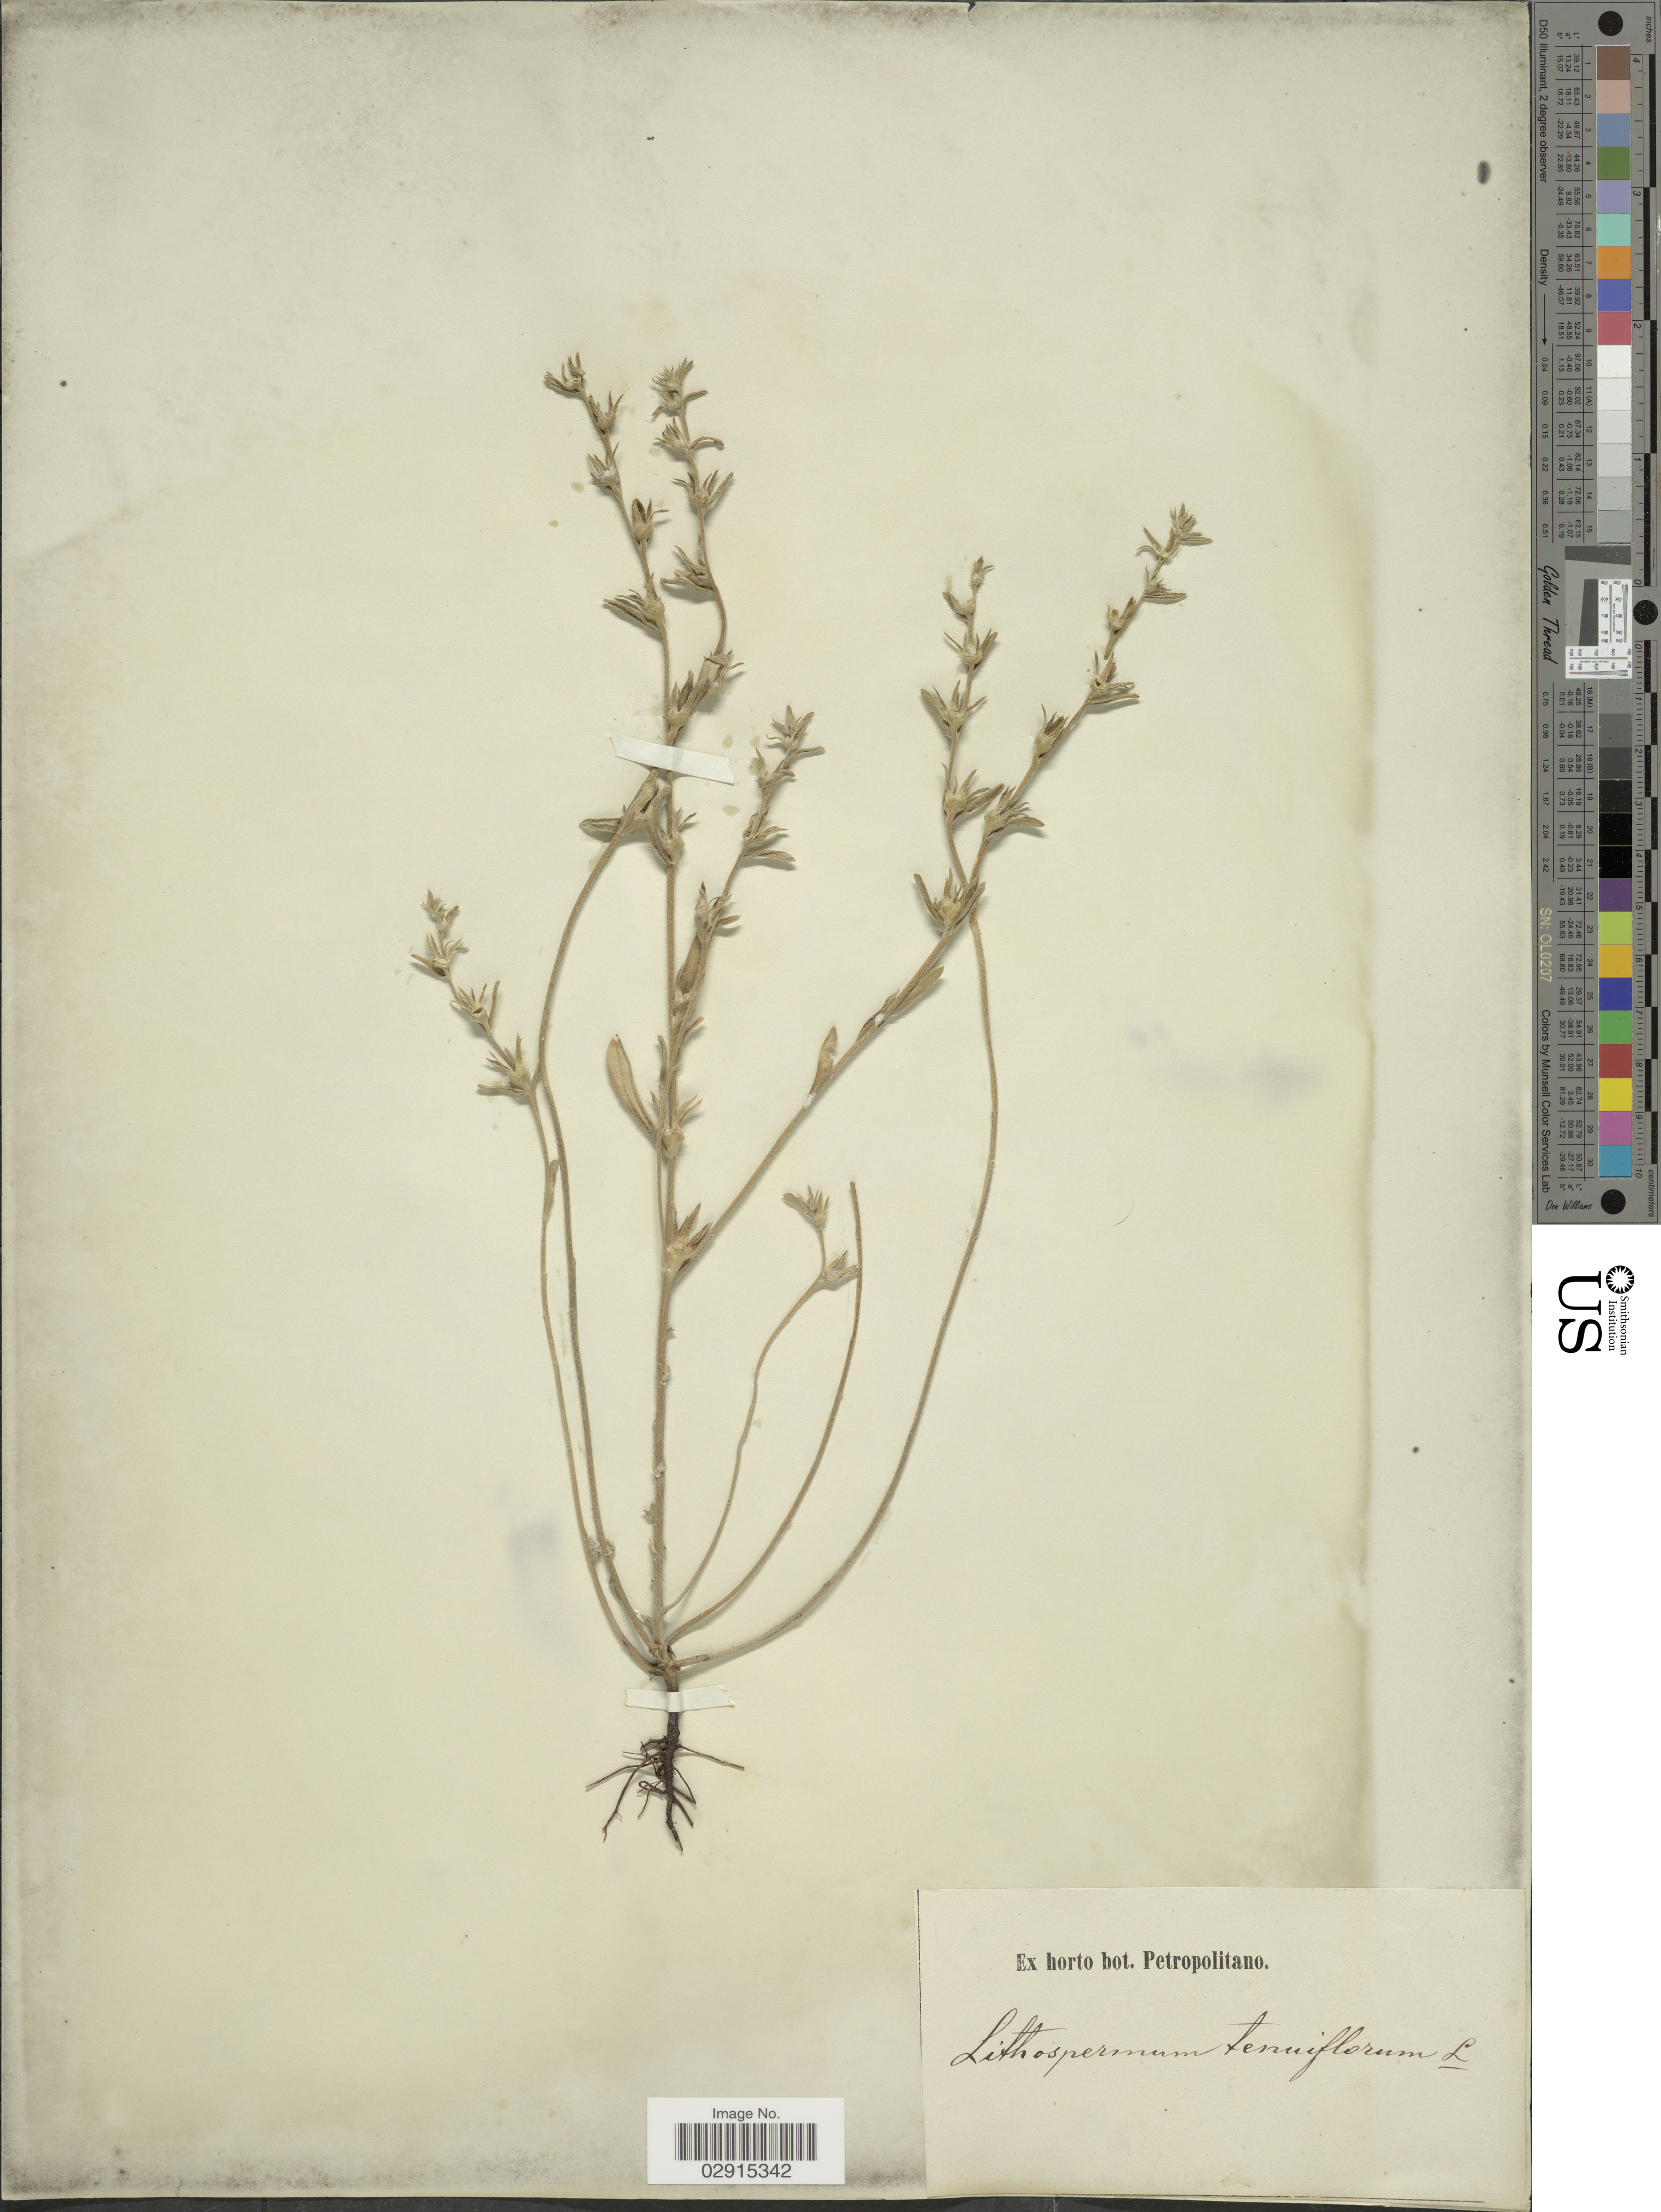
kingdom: Plantae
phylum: Tracheophyta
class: Magnoliopsida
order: Boraginales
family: Boraginaceae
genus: Lithospermum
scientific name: Lithospermum tenuiflorum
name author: L. f.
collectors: ex Horto Bot. Petropolitano